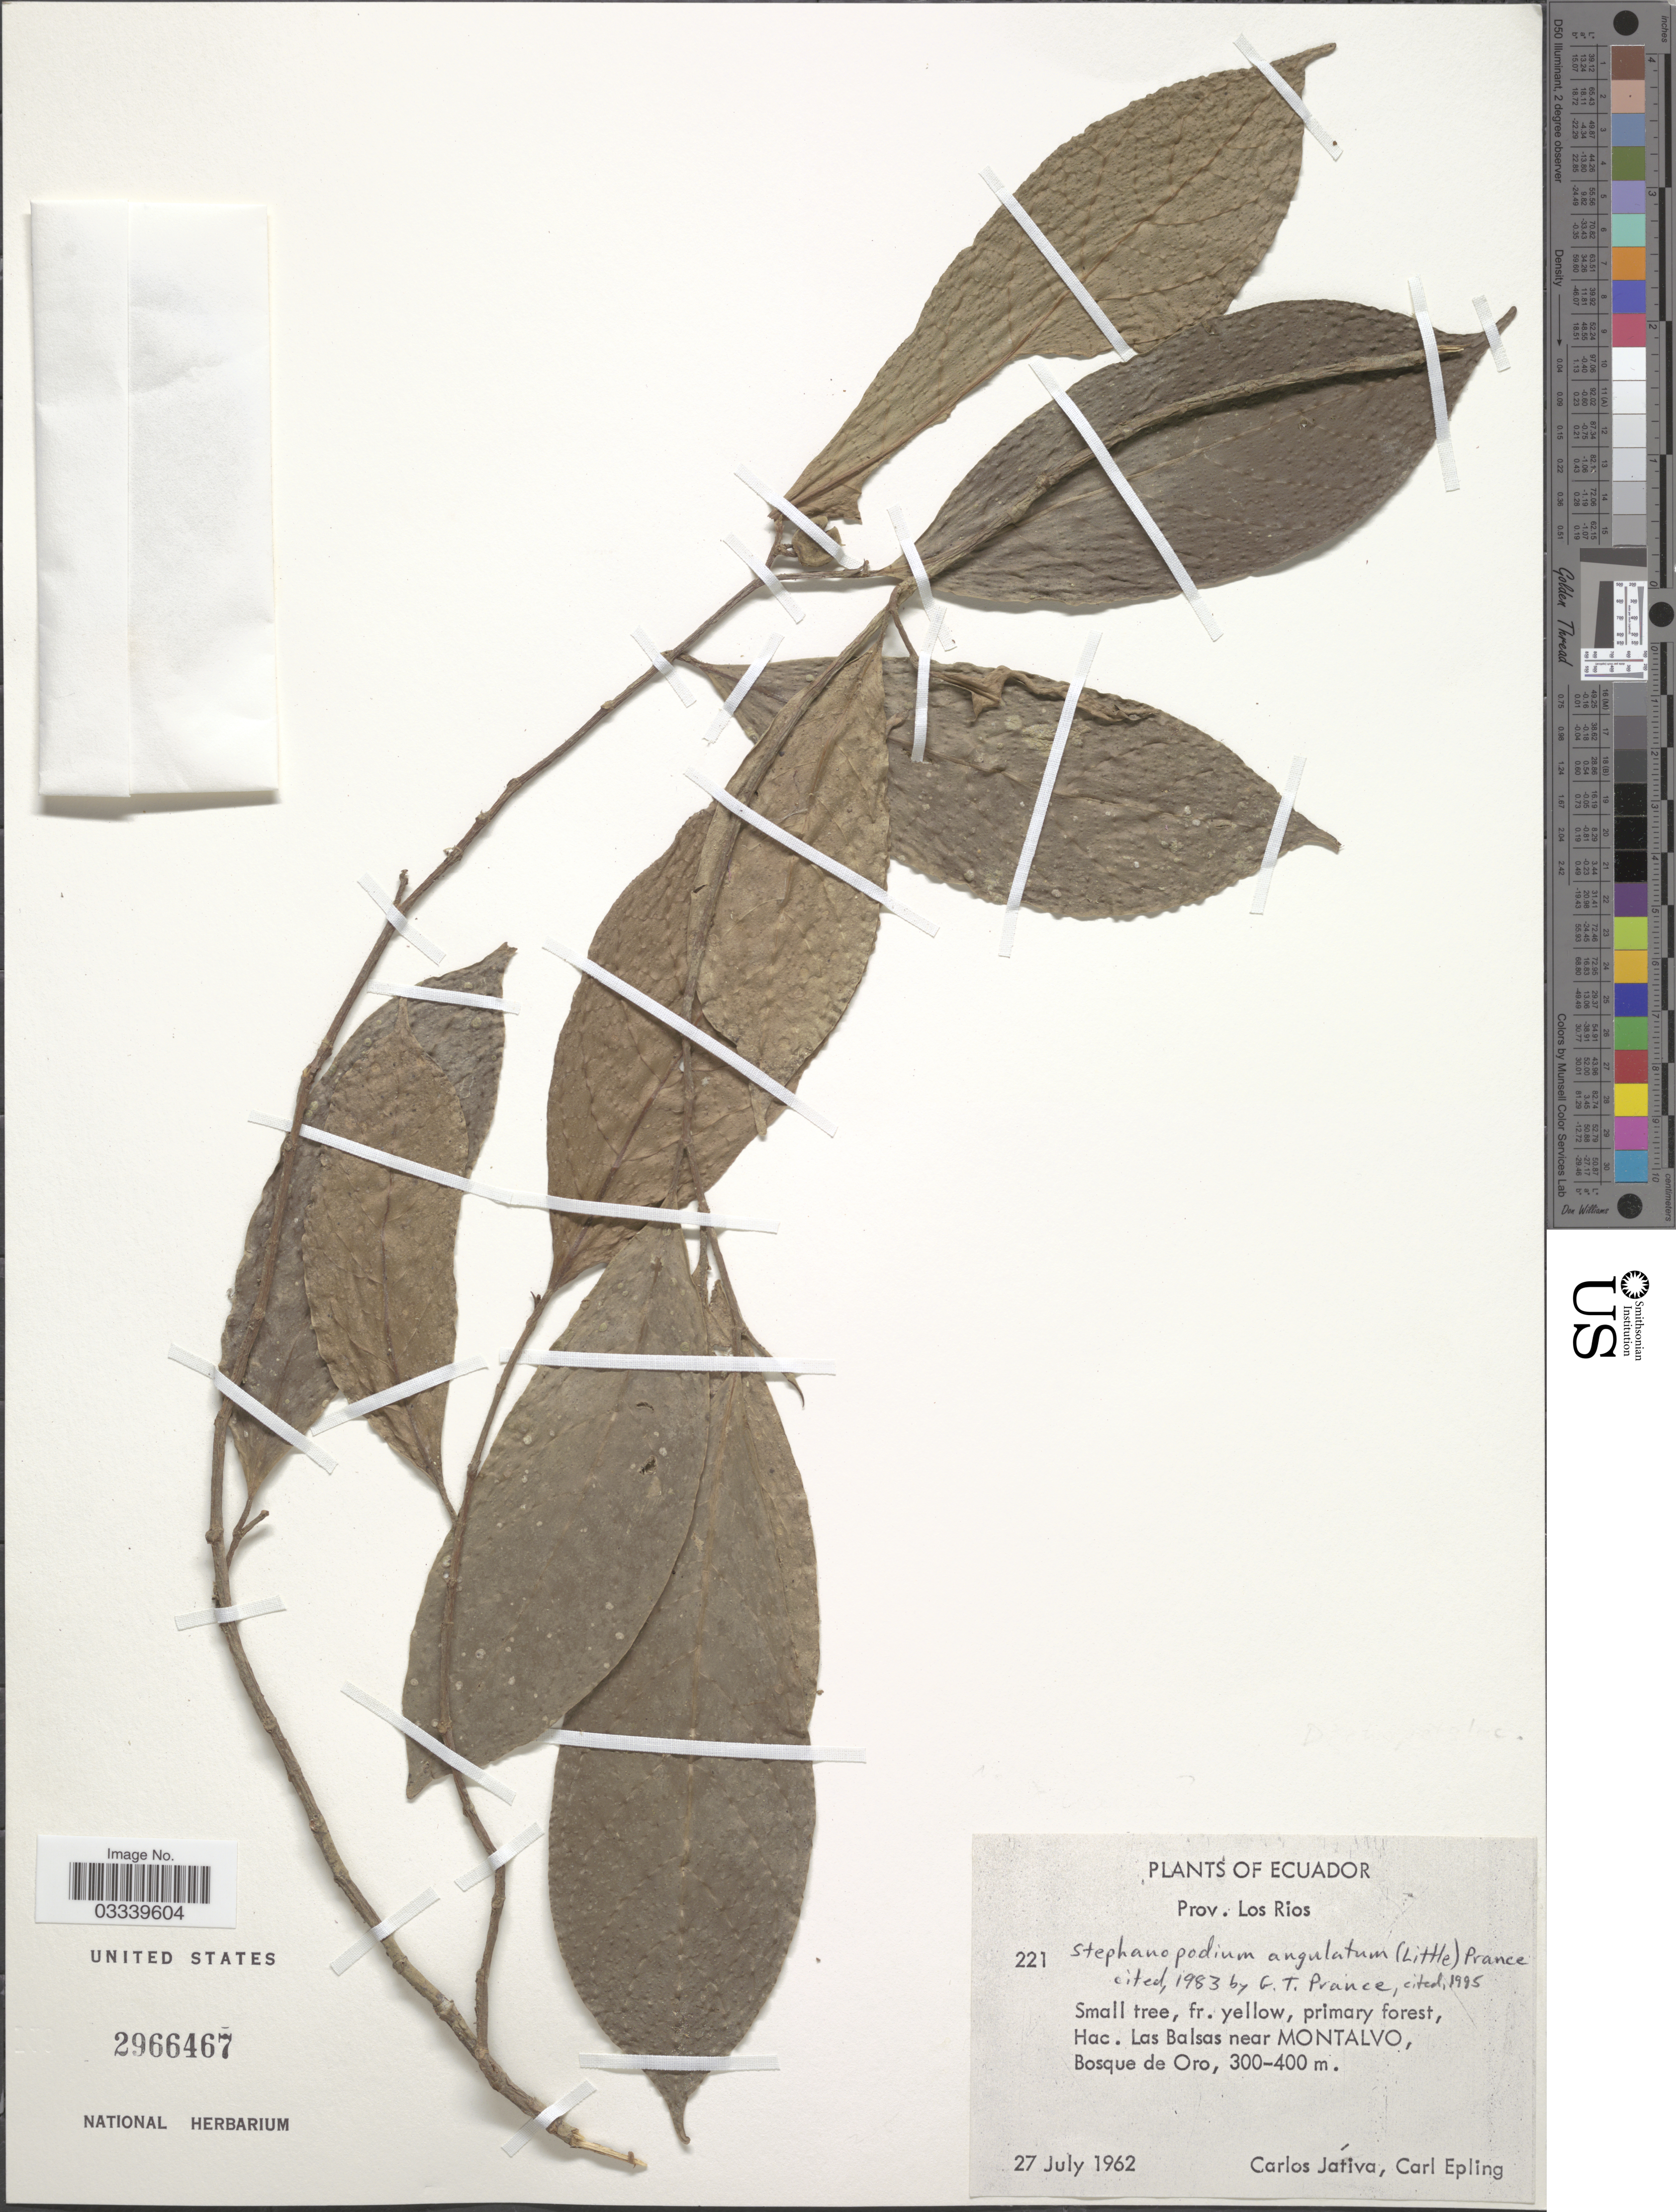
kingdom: Plantae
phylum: Tracheophyta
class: Magnoliopsida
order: Malpighiales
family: Dichapetalaceae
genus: Stephanopodium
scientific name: Stephanopodium angulatum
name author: (Little) Prance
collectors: C. D. Játiva & C. C. Epling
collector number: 221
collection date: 1962-07-27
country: Ecuador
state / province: Los Ríos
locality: Las Balsas near Montalvo. Bosque de Oro.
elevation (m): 300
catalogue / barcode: US 2966467